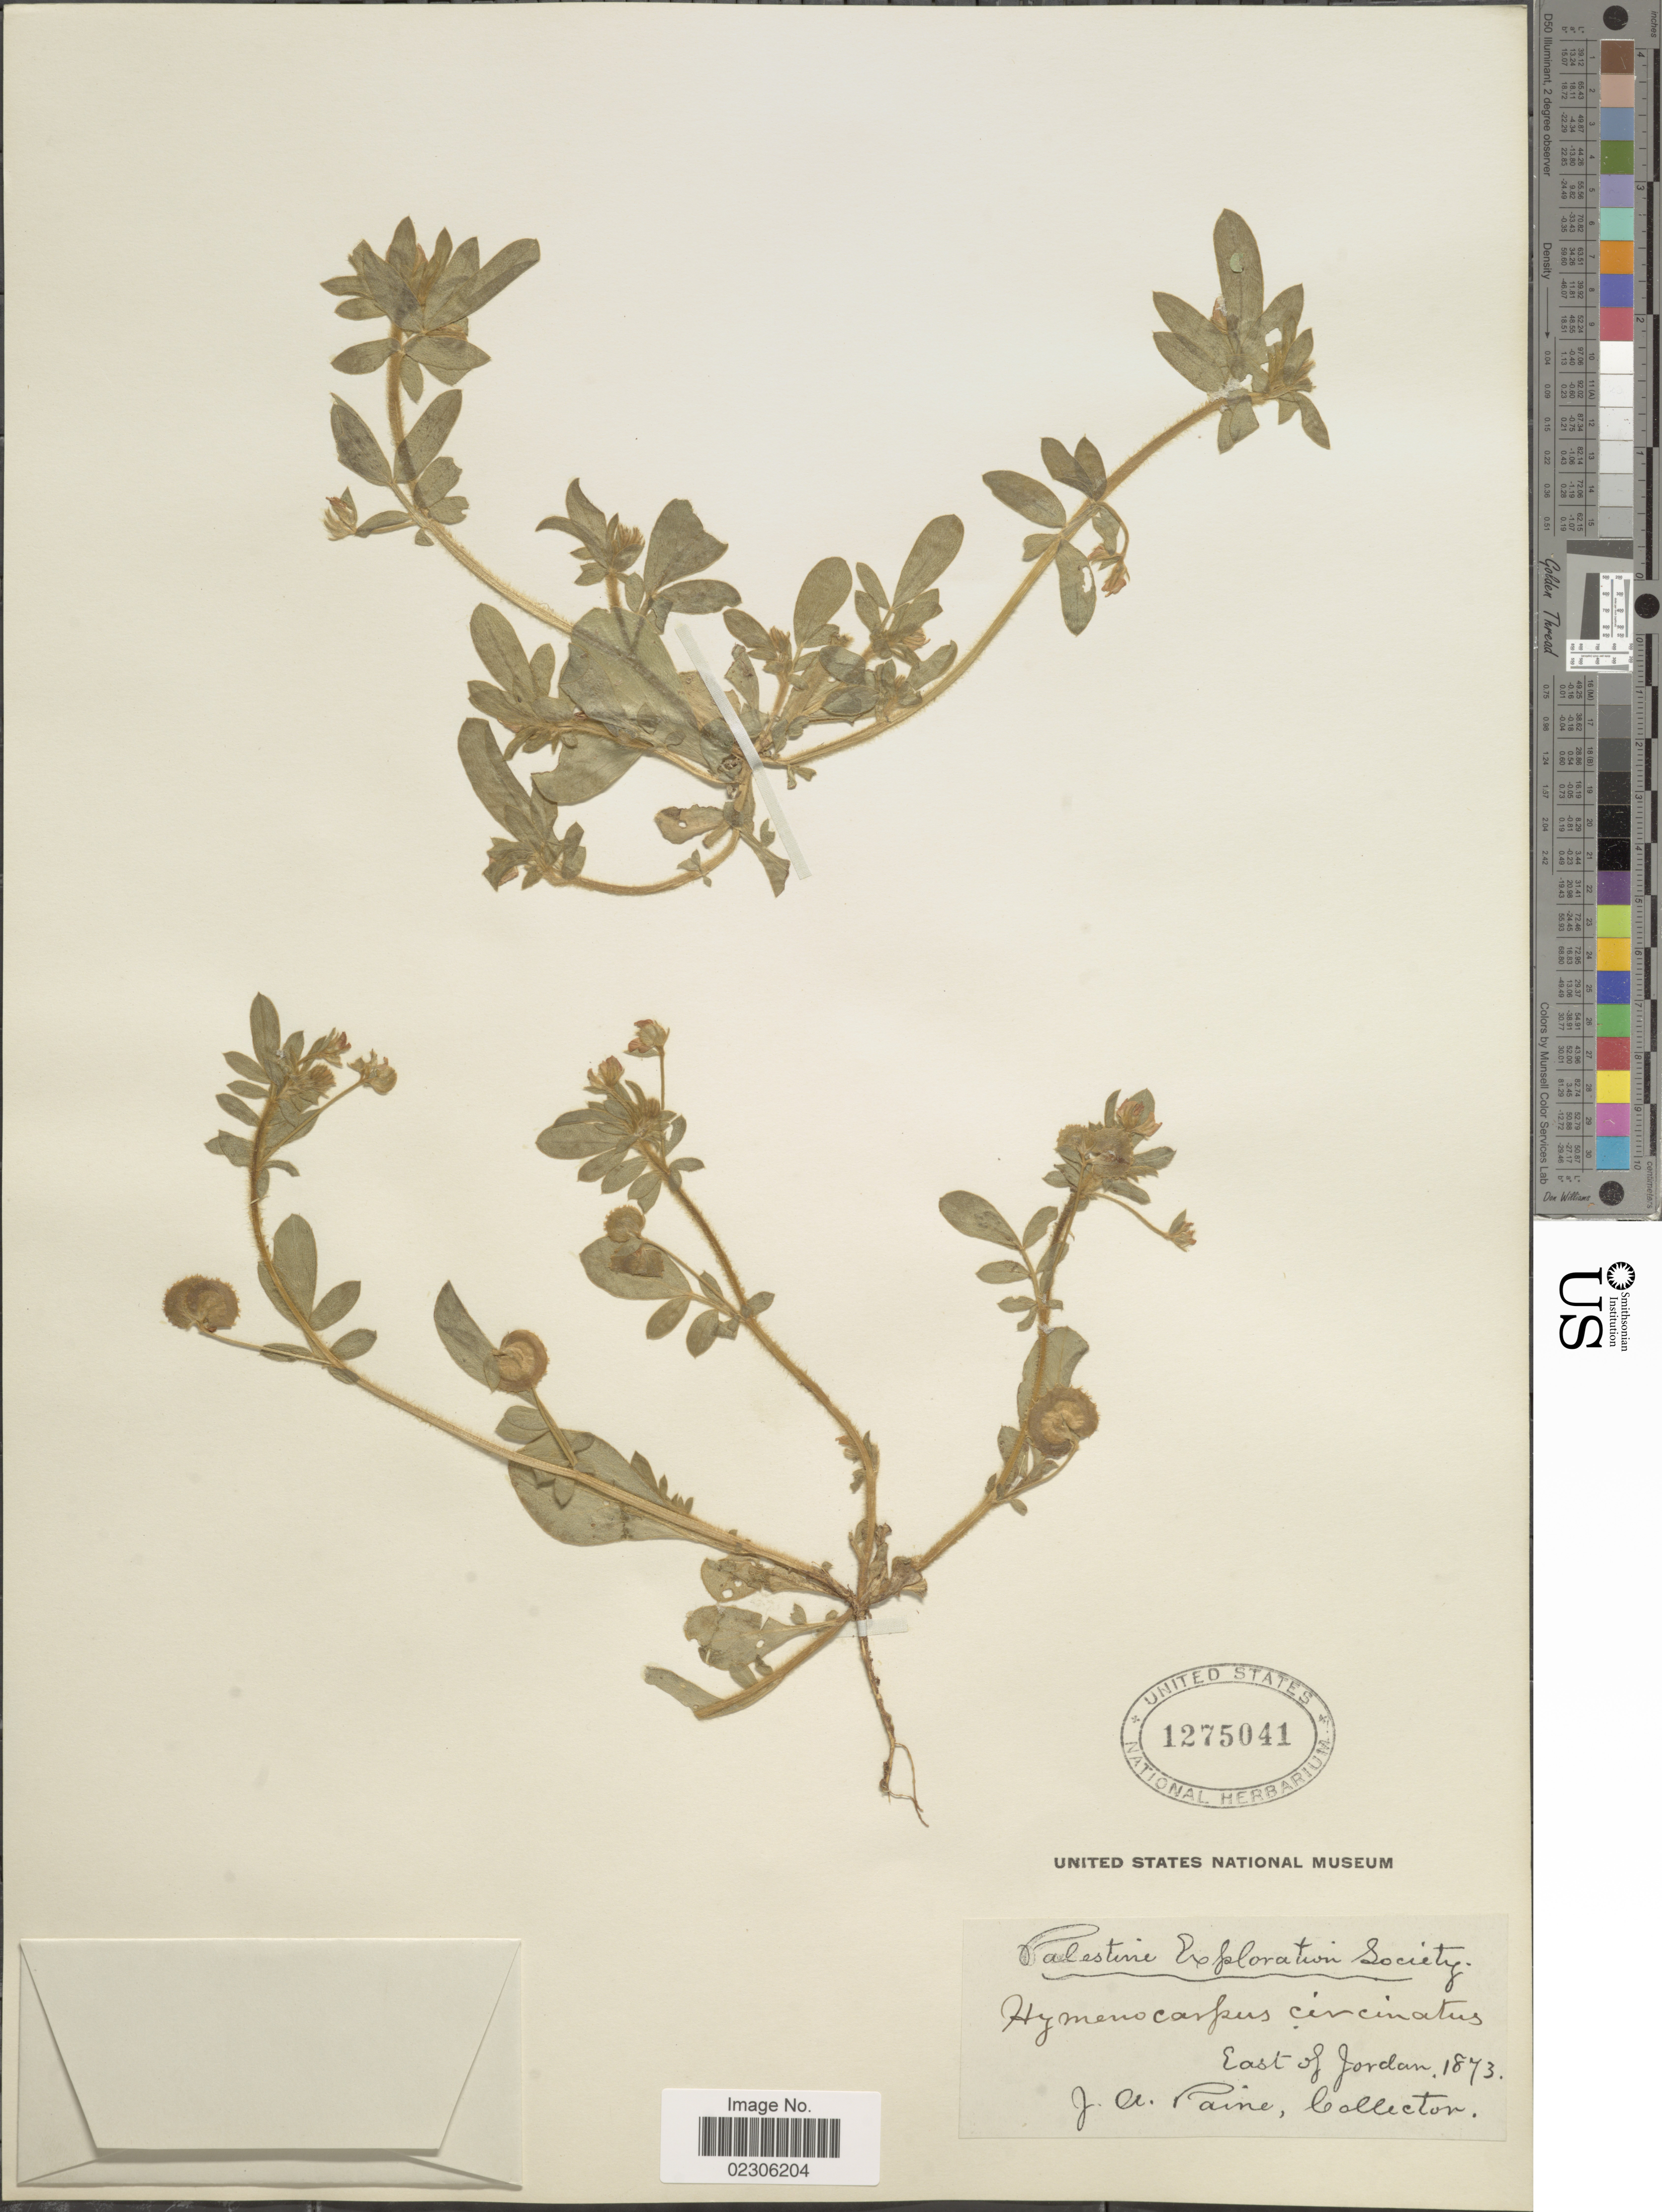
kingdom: Plantae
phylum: Tracheophyta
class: Magnoliopsida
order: Fabales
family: Fabaceae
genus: Hymenocarpos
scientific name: Hymenocarpos circinnatus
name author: (L.) Savi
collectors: J. A. Paine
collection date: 1873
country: Jordan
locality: East of Jordan, Palestine Exploration Society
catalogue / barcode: US 1275041